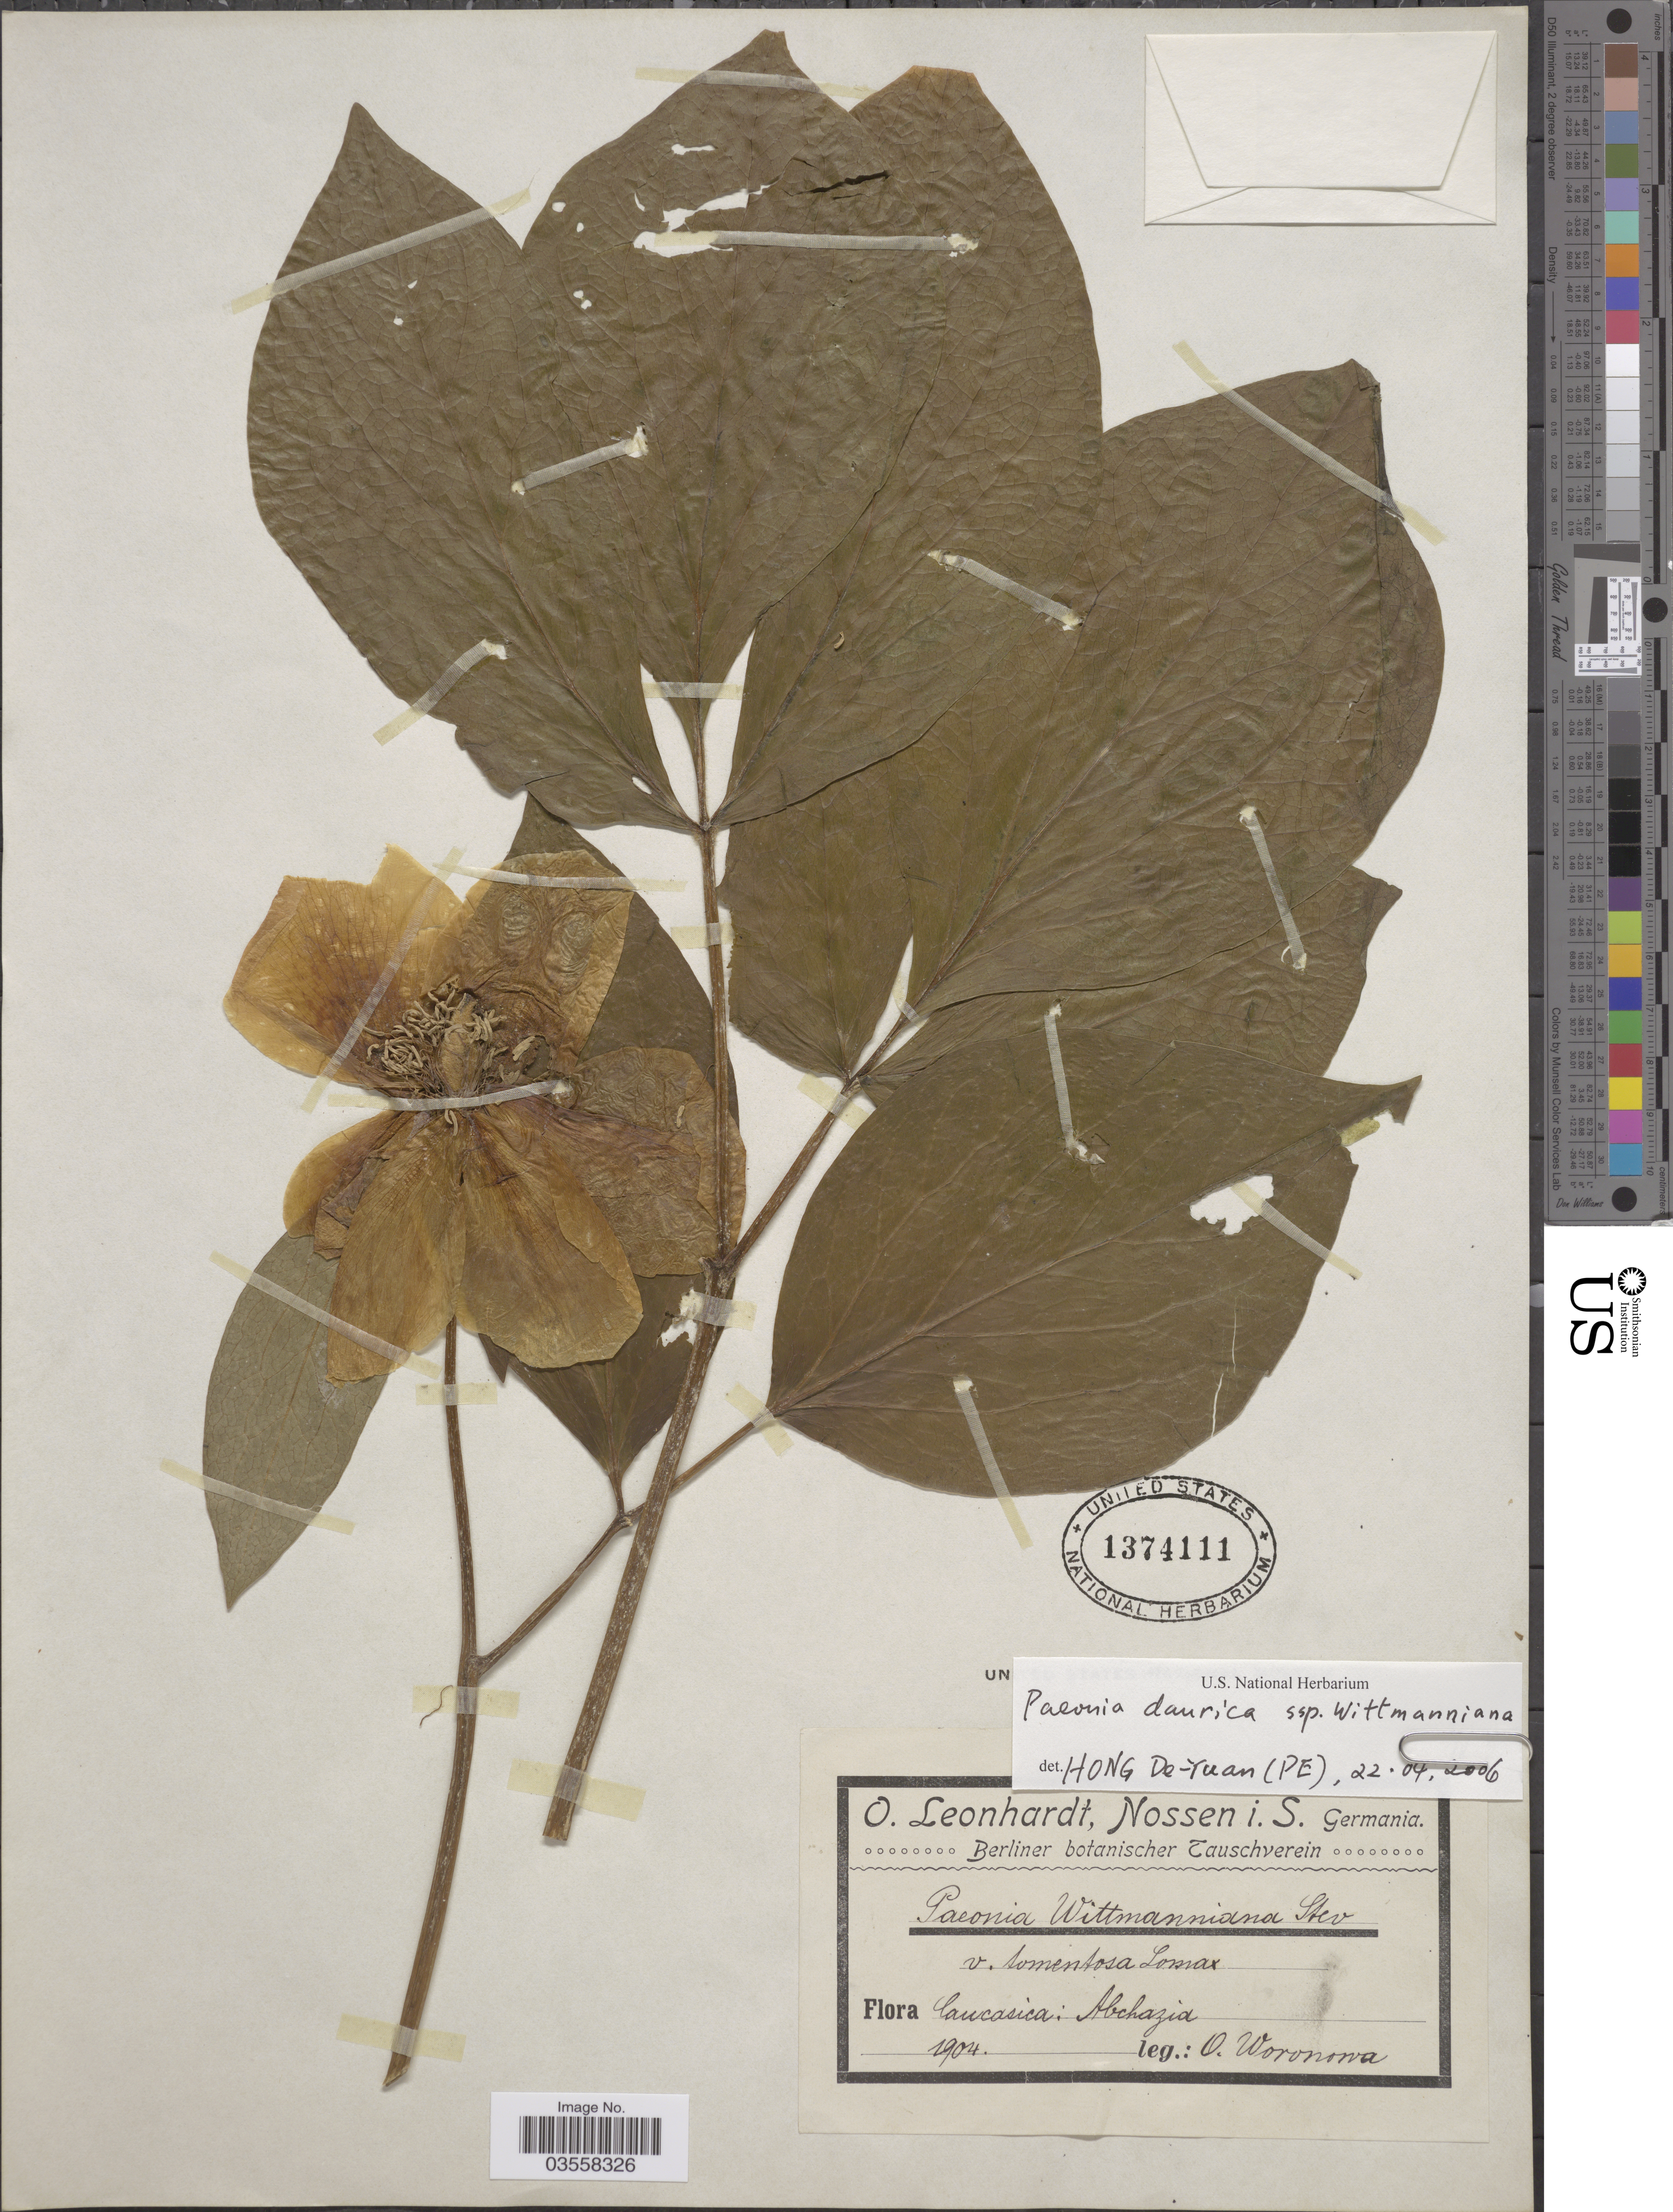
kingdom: Plantae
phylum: Tracheophyta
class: Magnoliopsida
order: Saxifragales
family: Paeoniaceae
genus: Paeonia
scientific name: Paeonia daurica subsp. wittmanniana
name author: (Hartwiss ex Lindl.) D.Y. Hong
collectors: O. Woronowa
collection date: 1904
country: Germany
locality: Nossen i. S. Germania. Caucasia: Abchazia.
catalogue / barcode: US 1374111